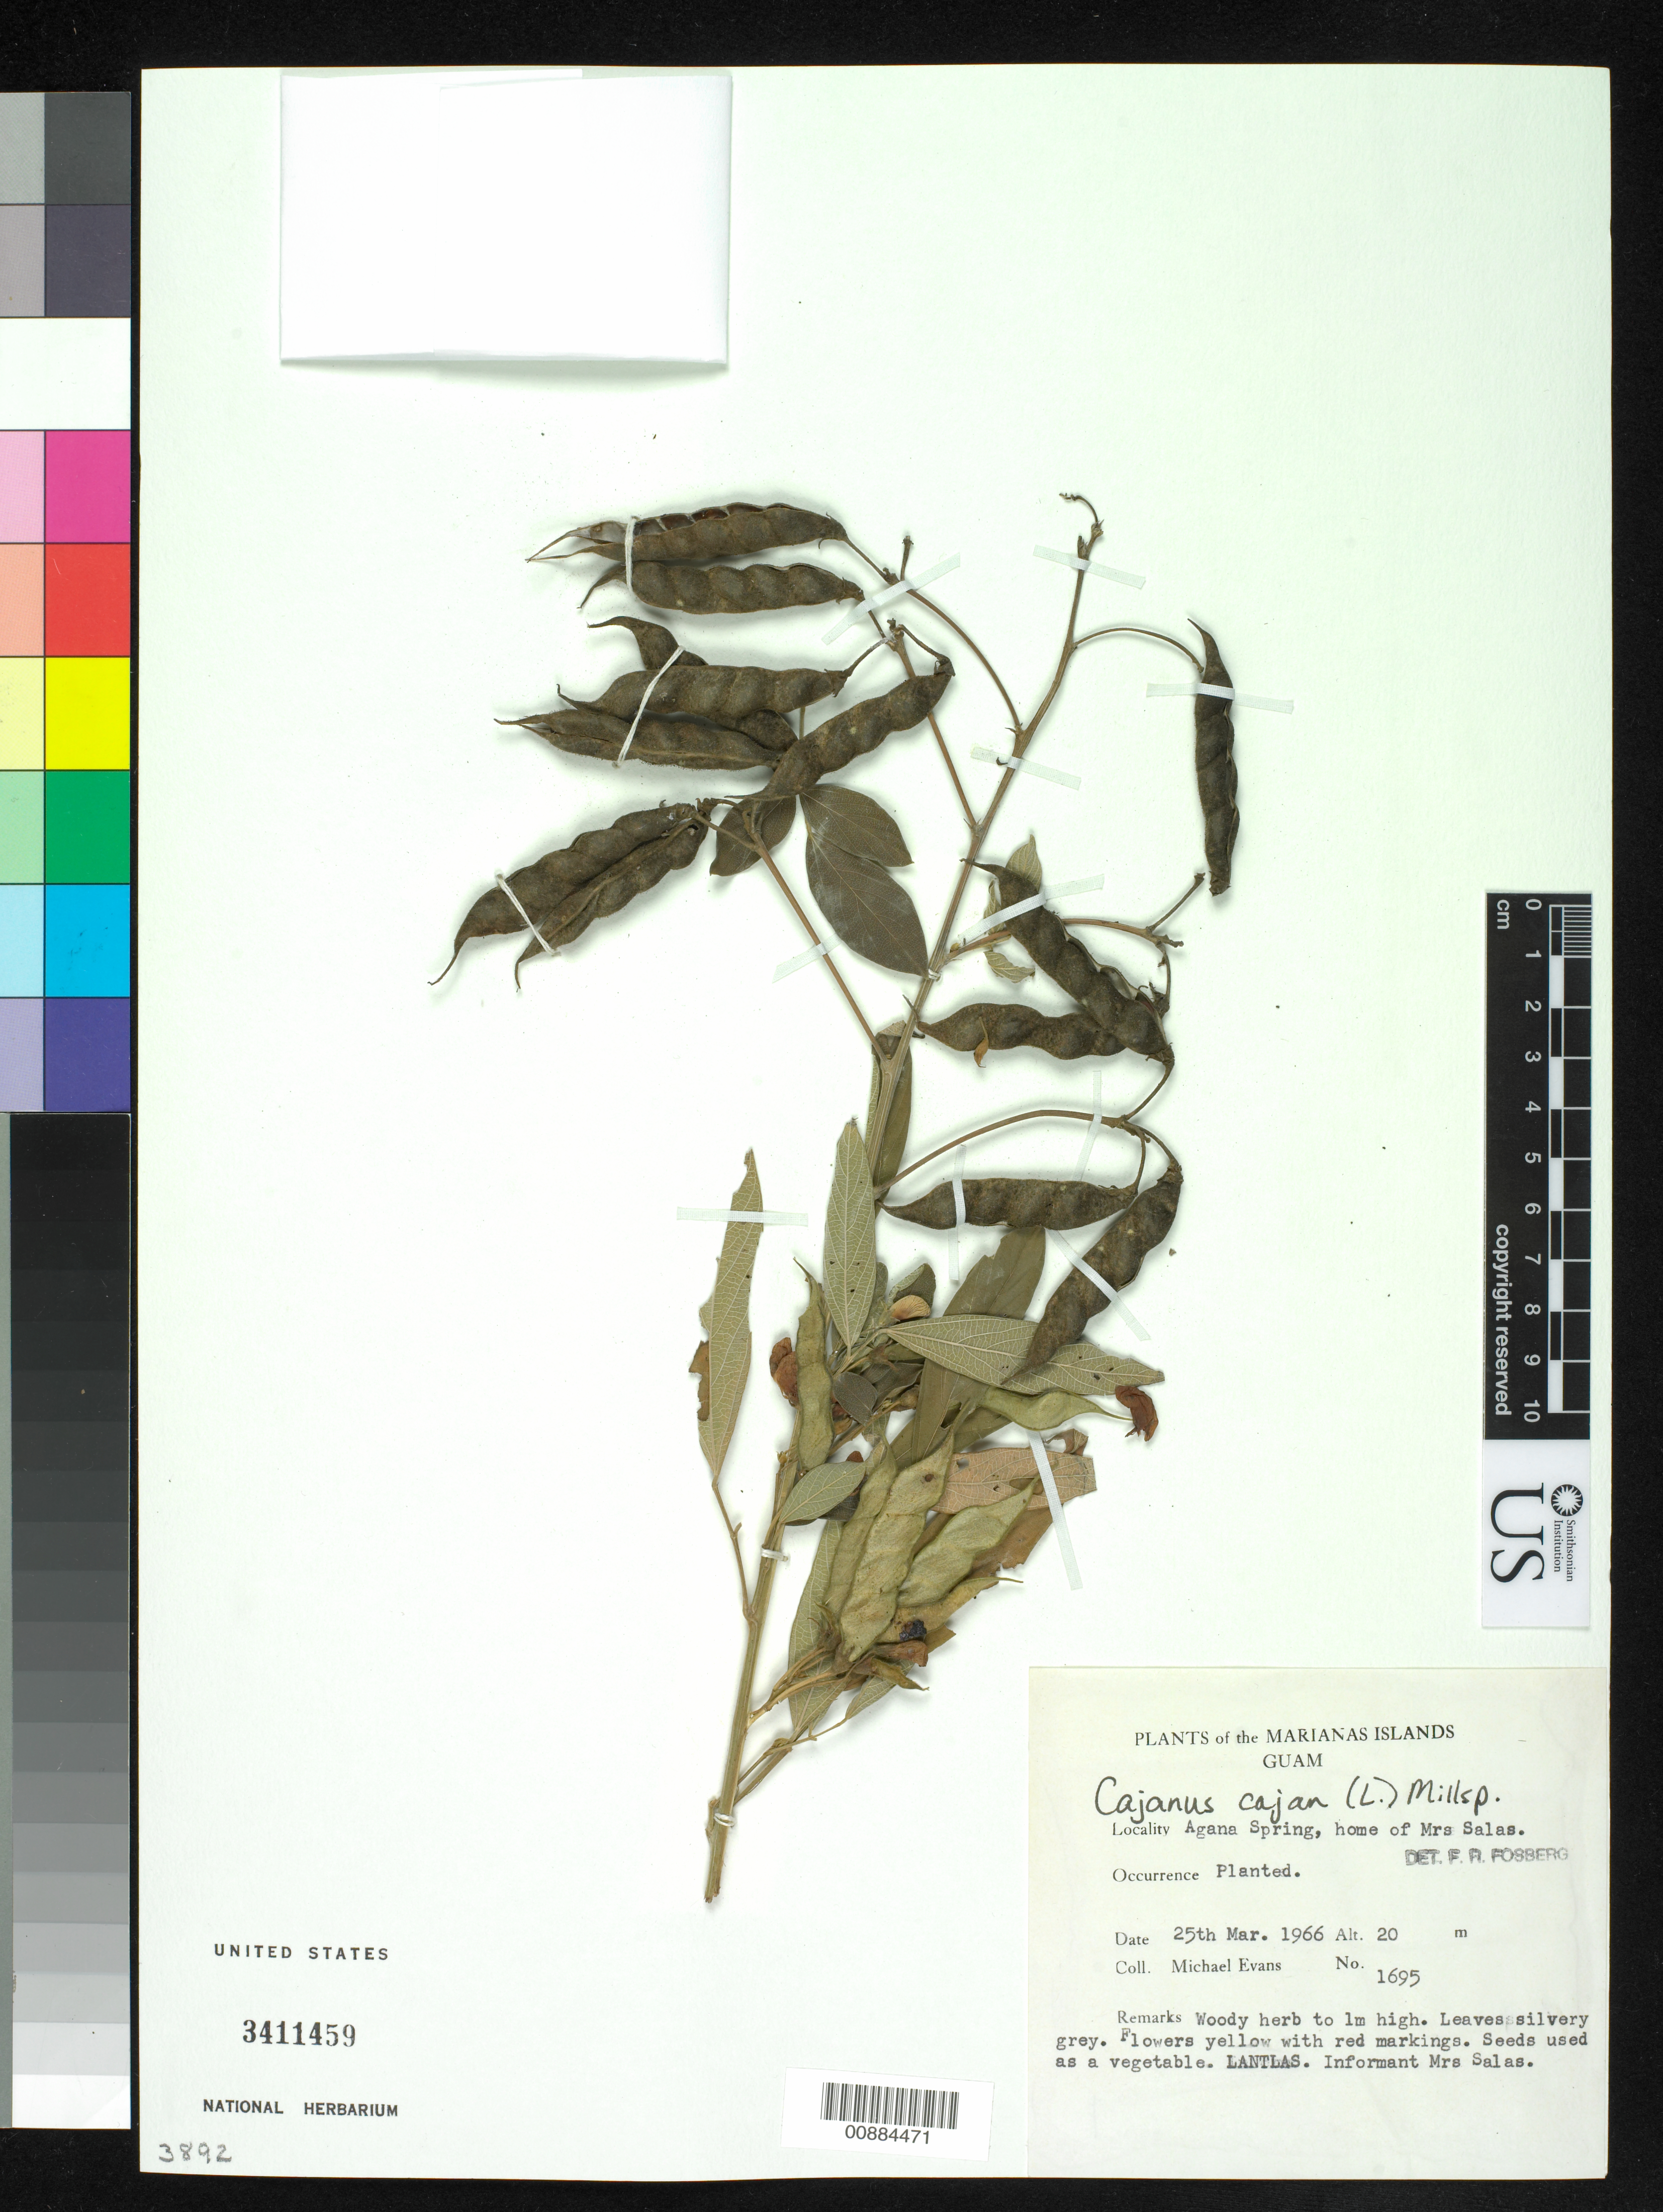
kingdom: Plantae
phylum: Tracheophyta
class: Magnoliopsida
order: Fabales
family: Fabaceae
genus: Cajanus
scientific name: Cajanus cajan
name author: (L.) Huth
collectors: M. Evans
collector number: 1695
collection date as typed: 25 Mar 1966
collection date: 1966-03-25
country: Guam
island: Guam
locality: Agana Spring, at the home of Mrs. Salas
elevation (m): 20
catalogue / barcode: US 3411459